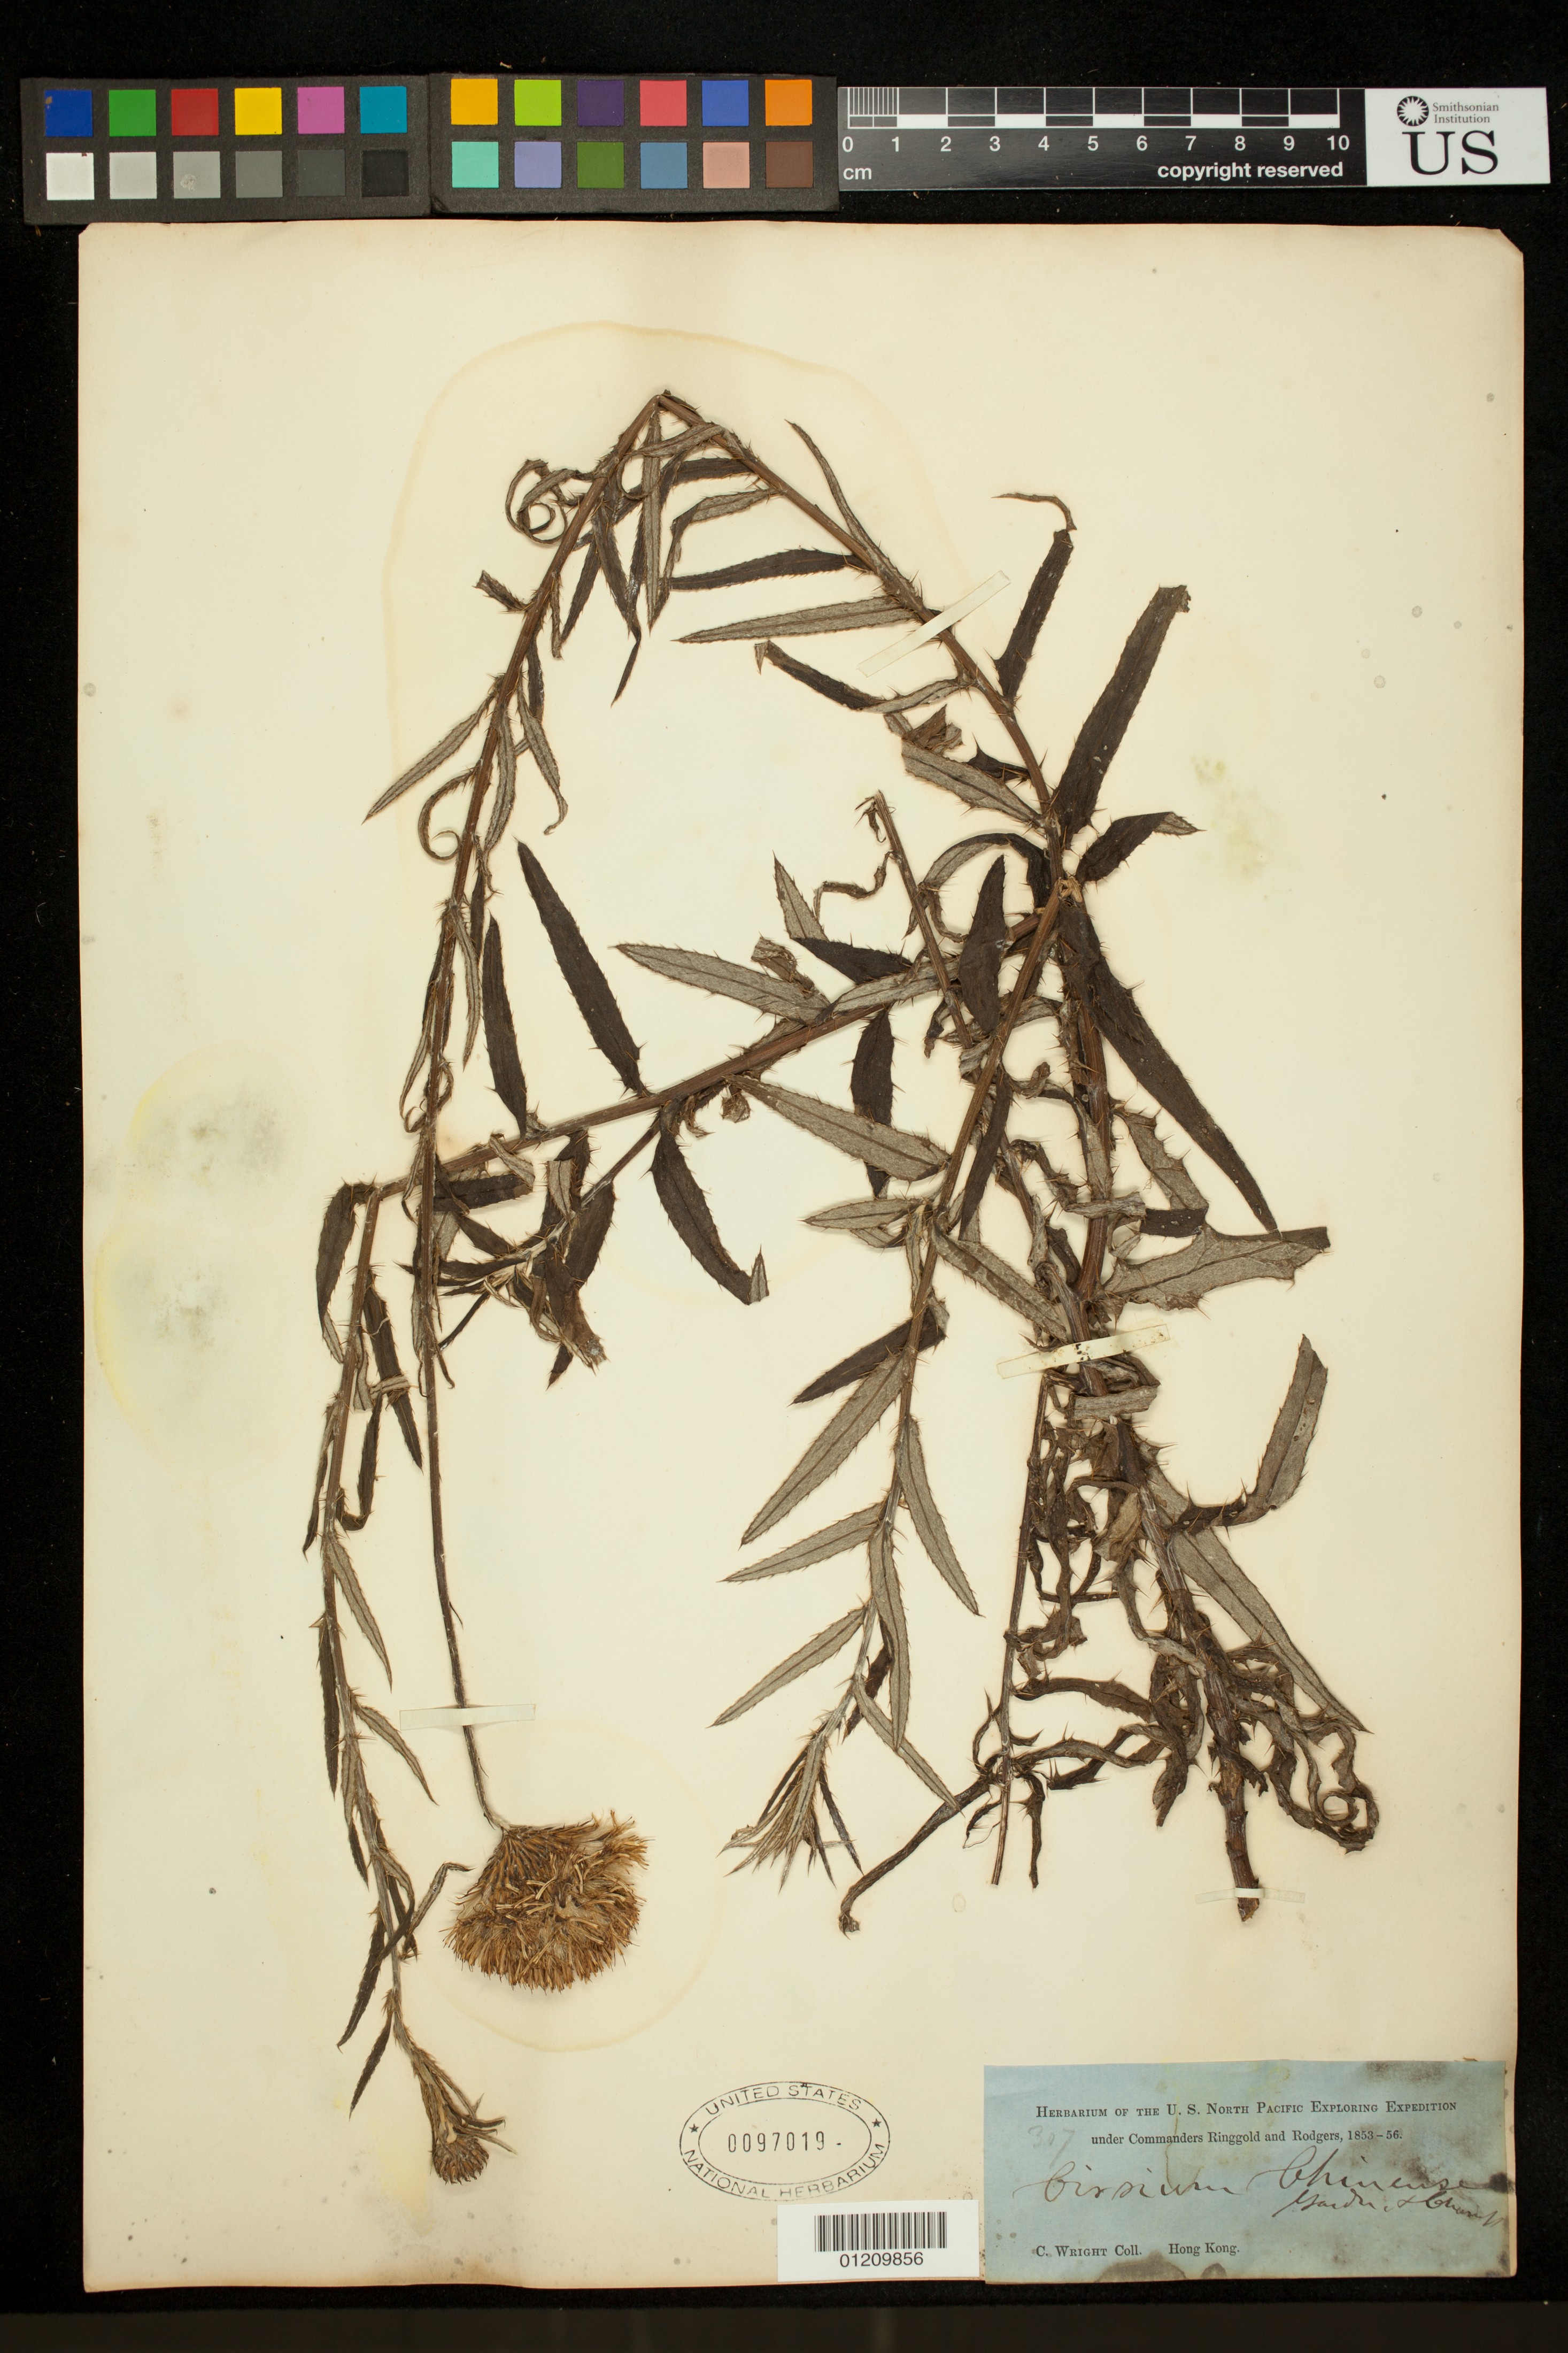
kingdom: Plantae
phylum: Tracheophyta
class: Magnoliopsida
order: Asterales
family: Asteraceae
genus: Cirsium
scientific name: Cirsium lineare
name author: (Thunb.) Sch. Bip.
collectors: C. Wright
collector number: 307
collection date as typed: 1853 to -- -- 1856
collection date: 1853/1856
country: China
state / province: Hong Kong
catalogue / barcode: US 97019